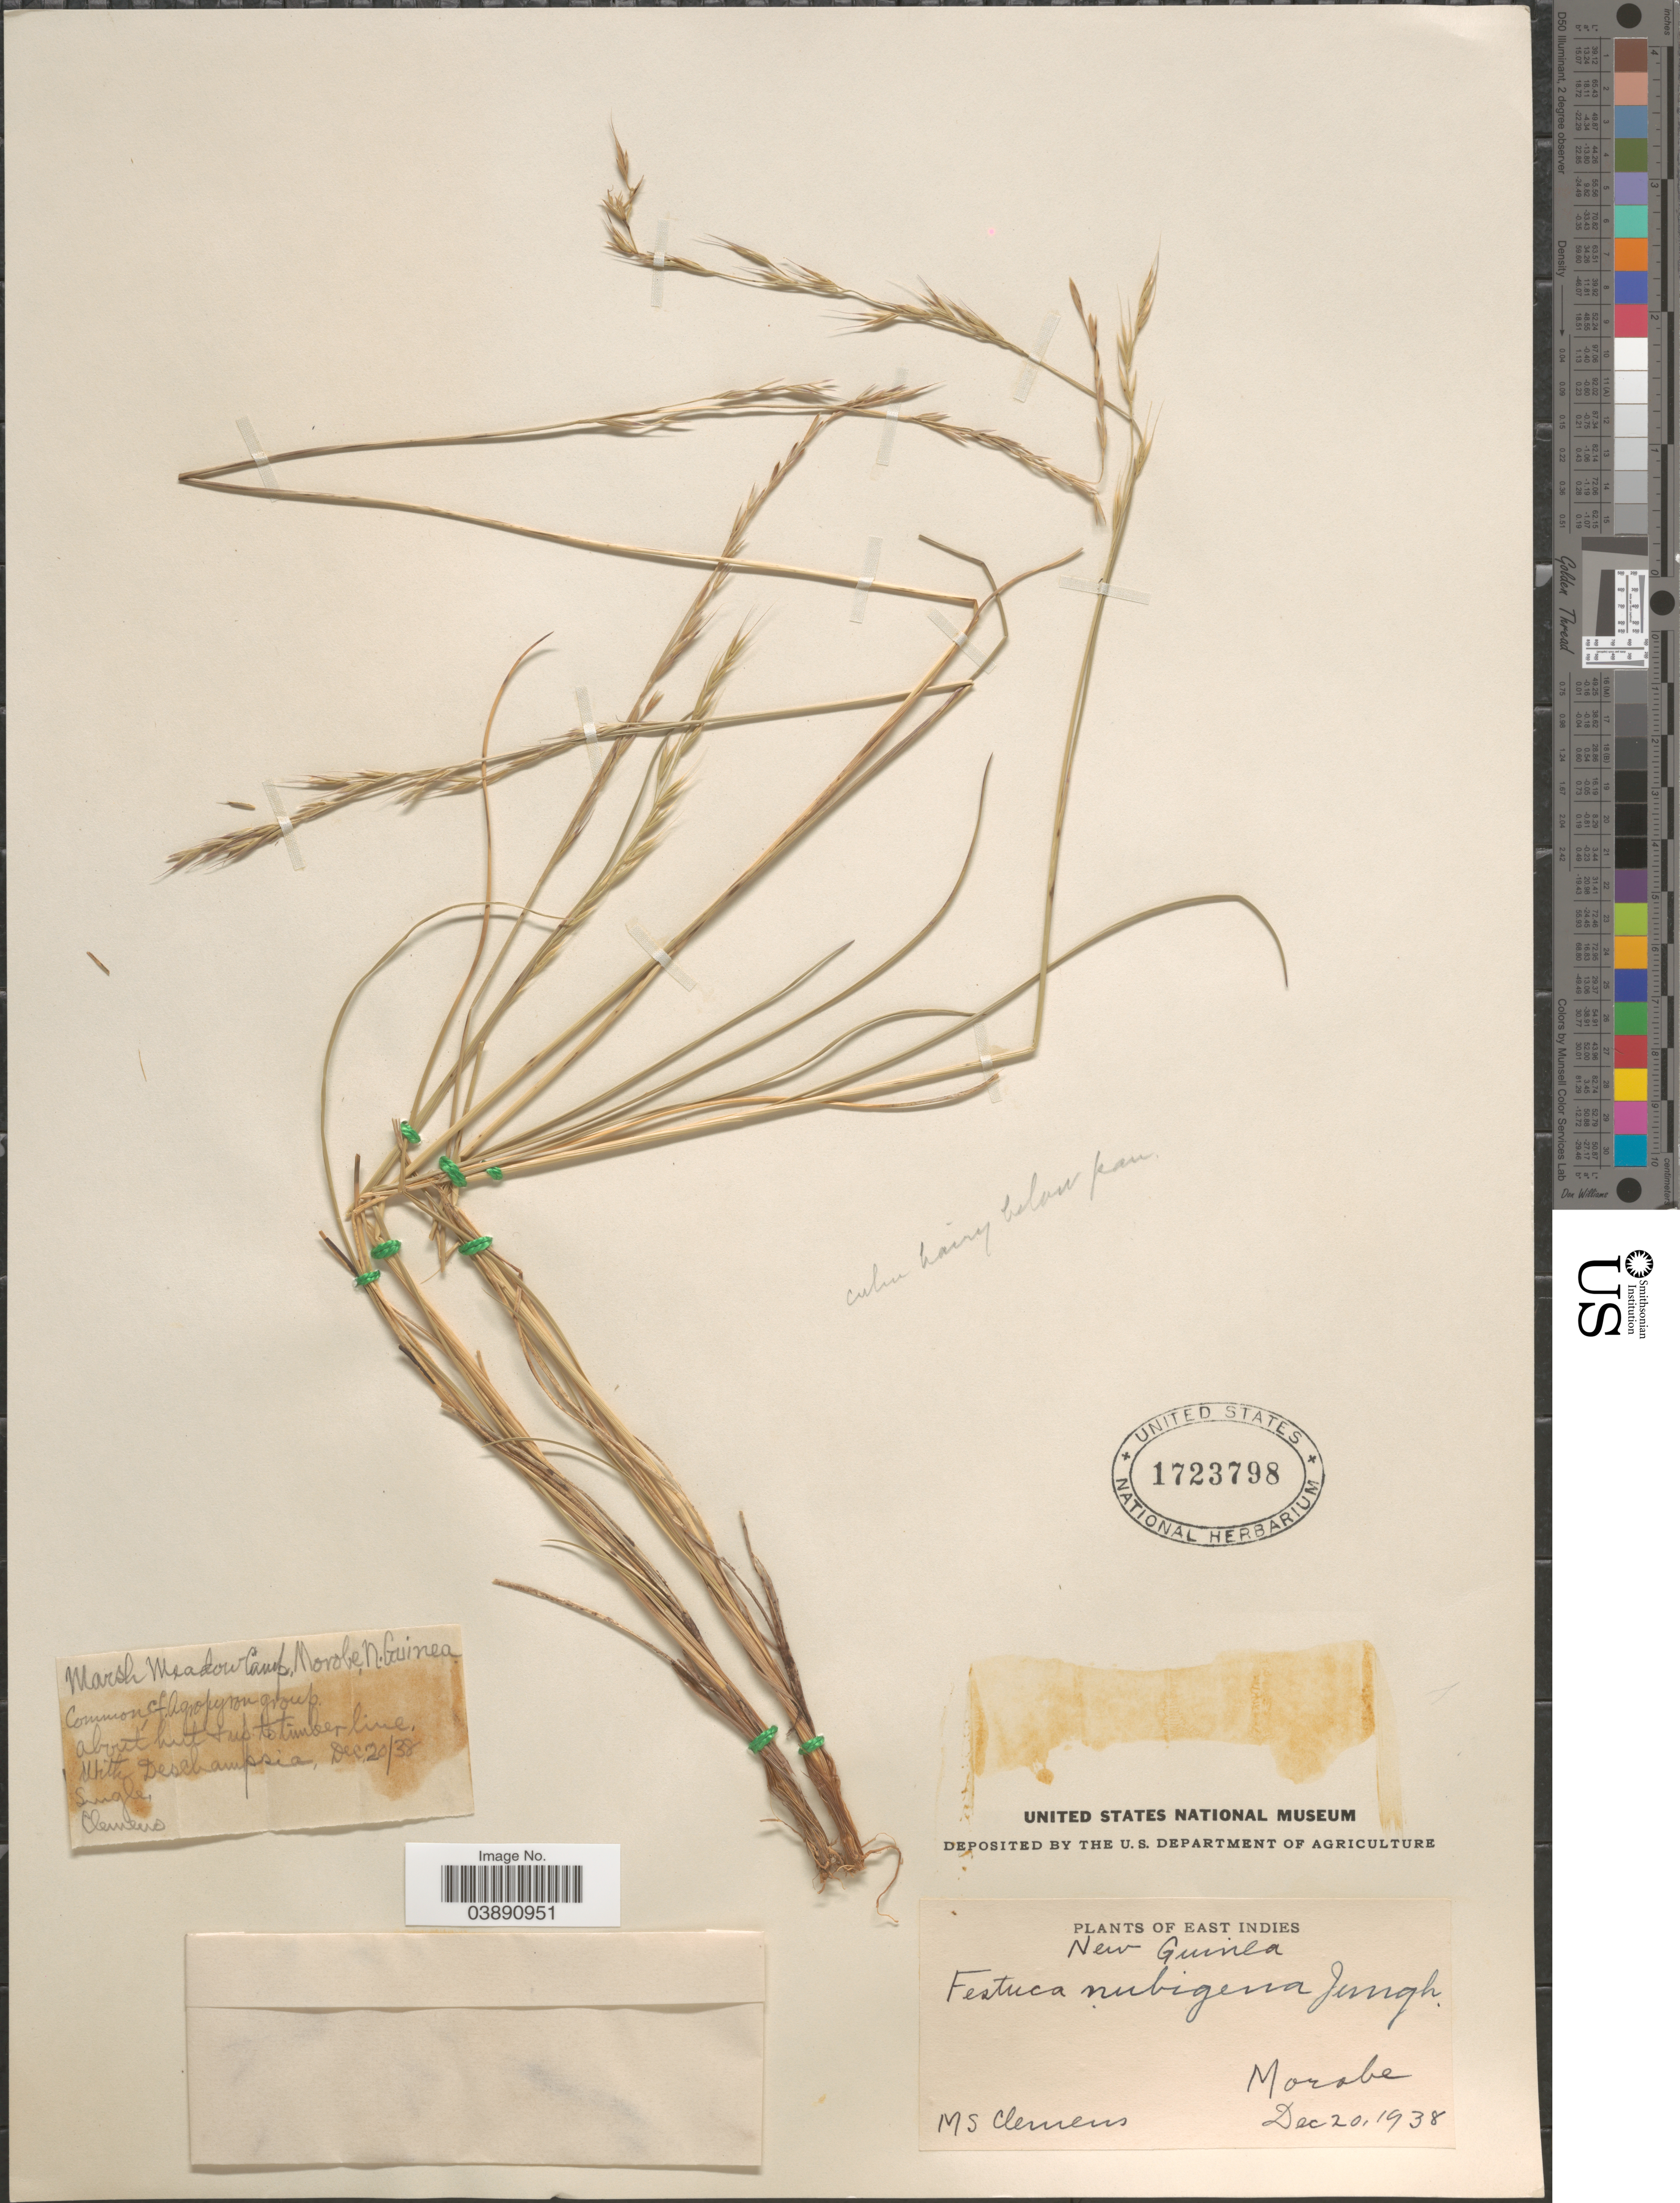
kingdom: Plantae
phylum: Tracheophyta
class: Liliopsida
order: Poales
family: Poaceae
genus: Festuca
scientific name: Festuca nubigena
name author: Jungh.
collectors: M. S. Clemens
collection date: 1938-12-20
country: Papua New Guinea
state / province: Morobe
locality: East Indies. New Guinea. Marsh Meadow Camp, Morobe, N. Guinea.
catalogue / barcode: US 1723798